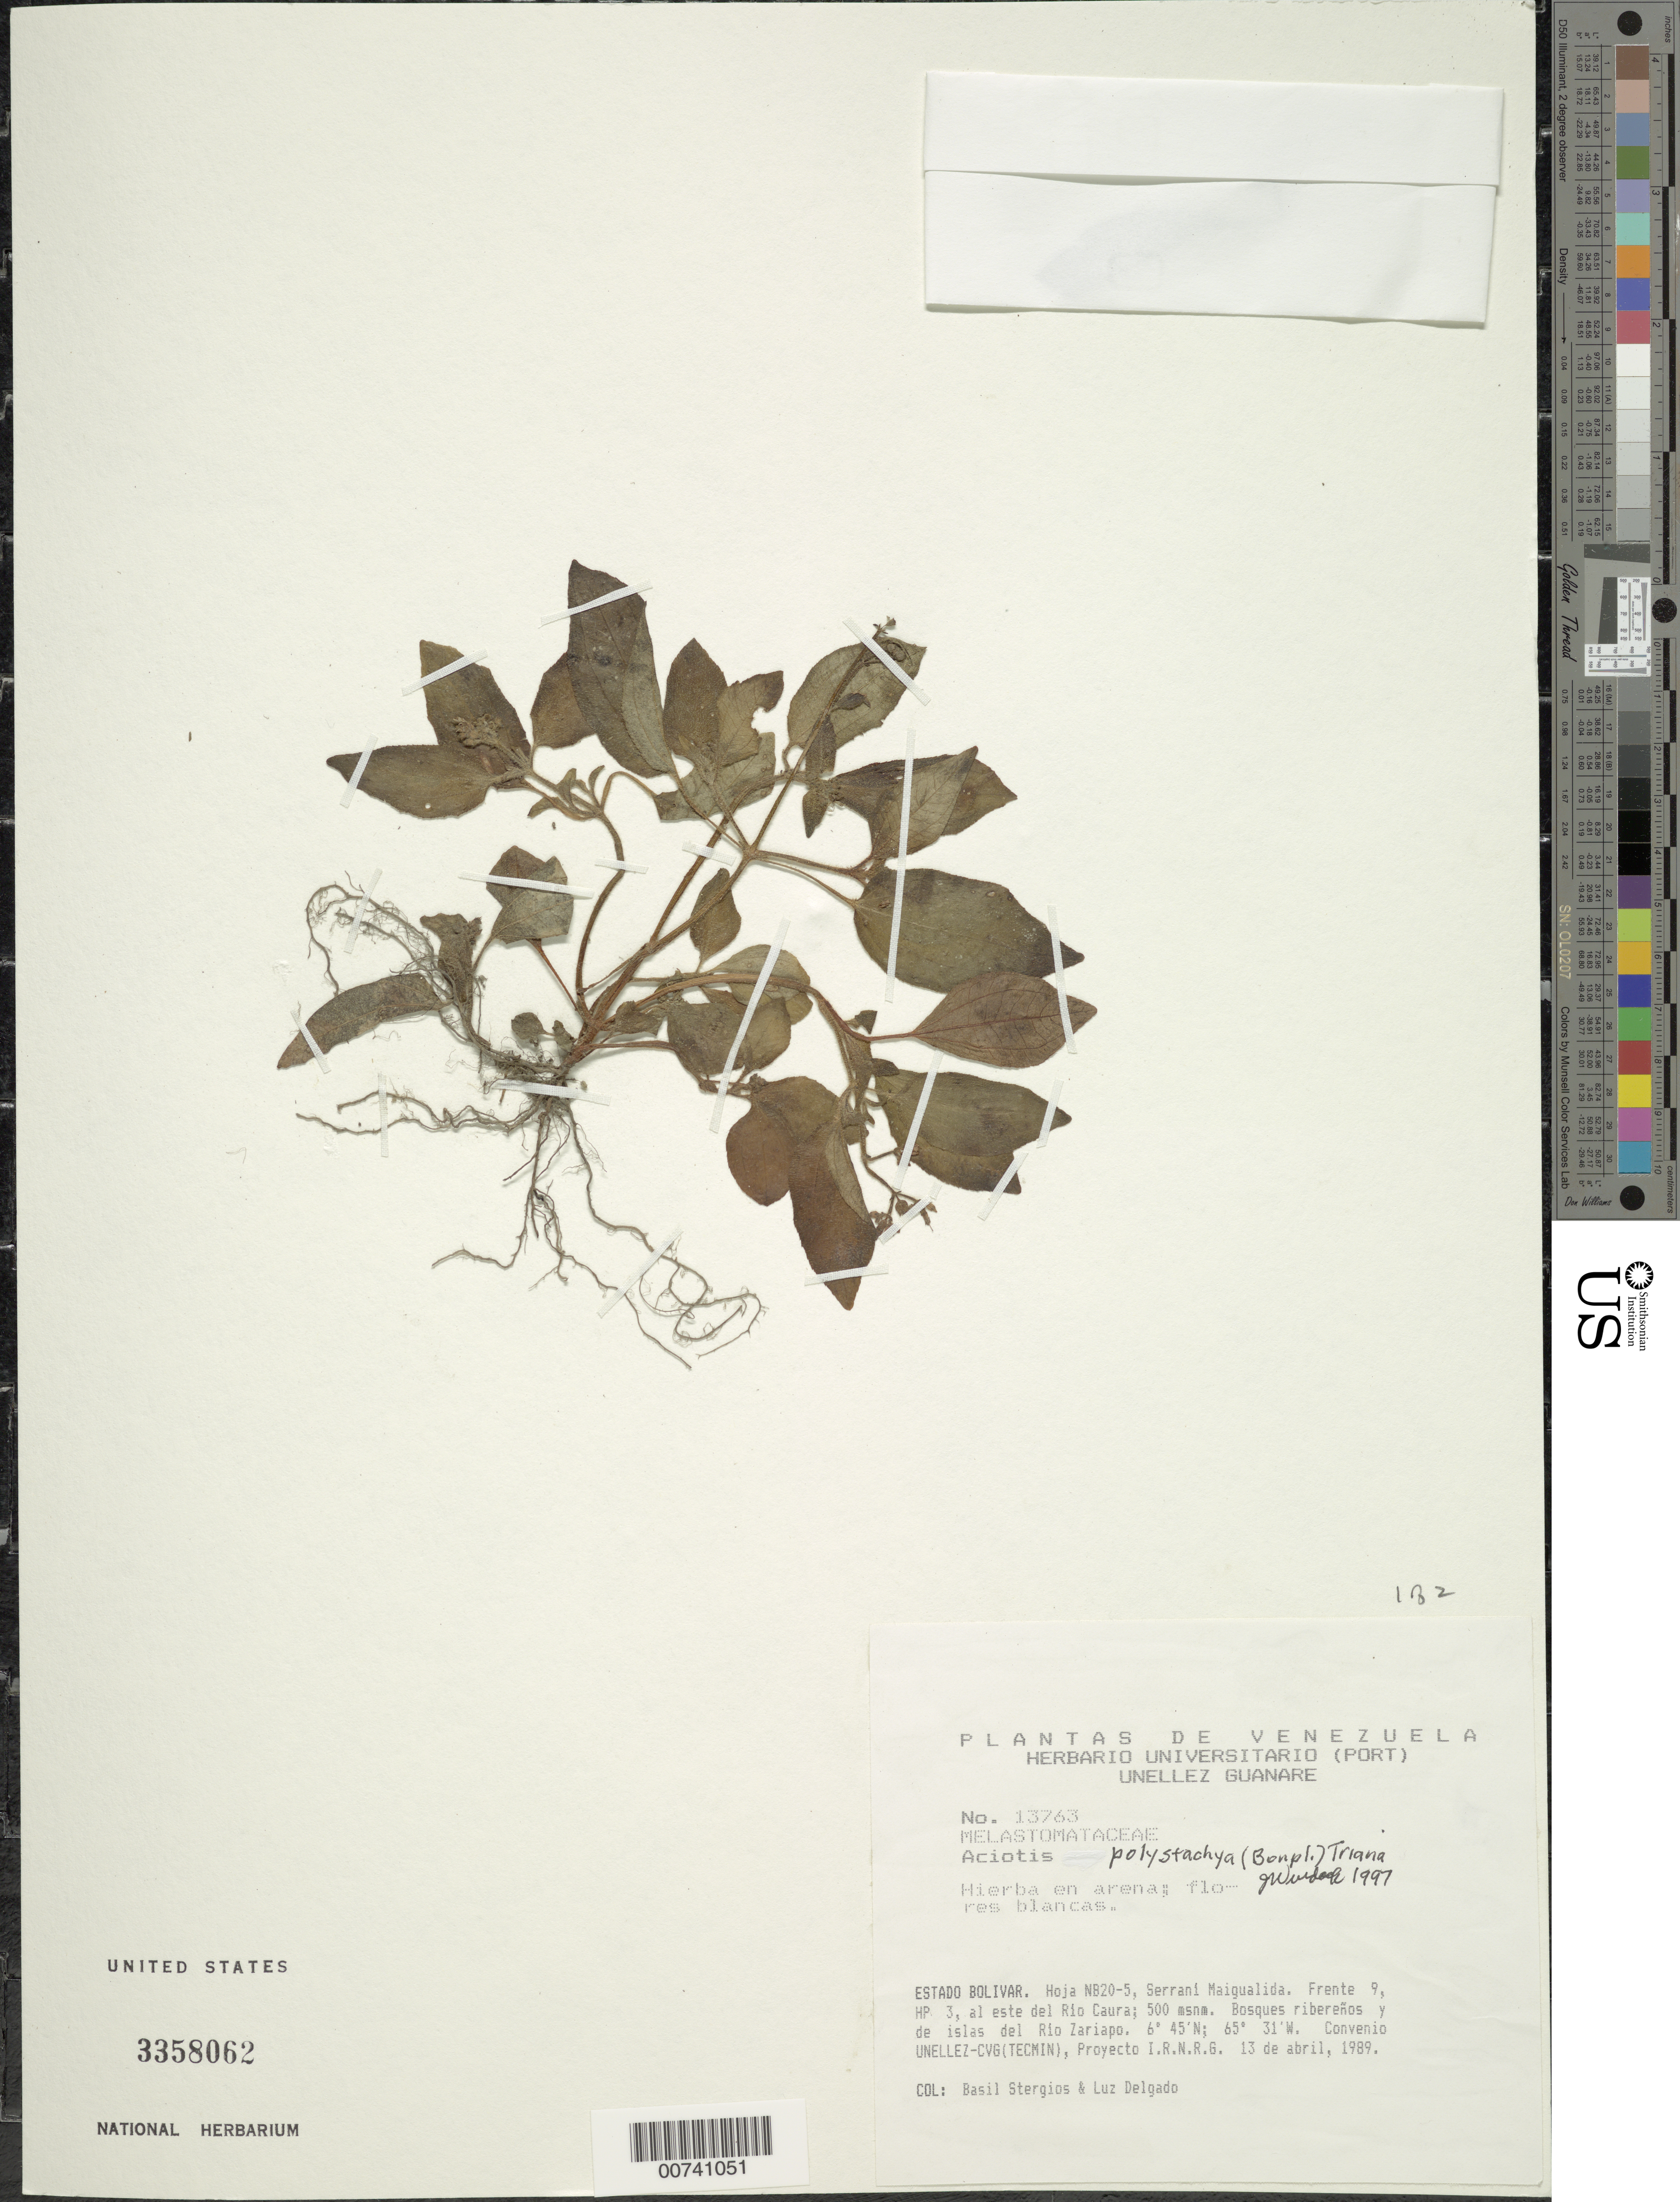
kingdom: Plantae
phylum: Tracheophyta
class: Magnoliopsida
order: Myrtales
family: Melastomataceae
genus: Aciotis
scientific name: Aciotis polystachya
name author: (Bonpl.) Triana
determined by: Wurdack, John J., (US), US (UNITED STATES)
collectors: B. G. Stergios & L. Delgado V.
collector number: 13763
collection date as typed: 13-Apr-89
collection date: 1989-04-13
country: Venezuela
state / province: Bolívar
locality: Serrania Maigualida, E del río Caura, cerca de las riberas del río Zariapo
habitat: Riparian forests and river islands; on sand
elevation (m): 500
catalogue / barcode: US 3358062